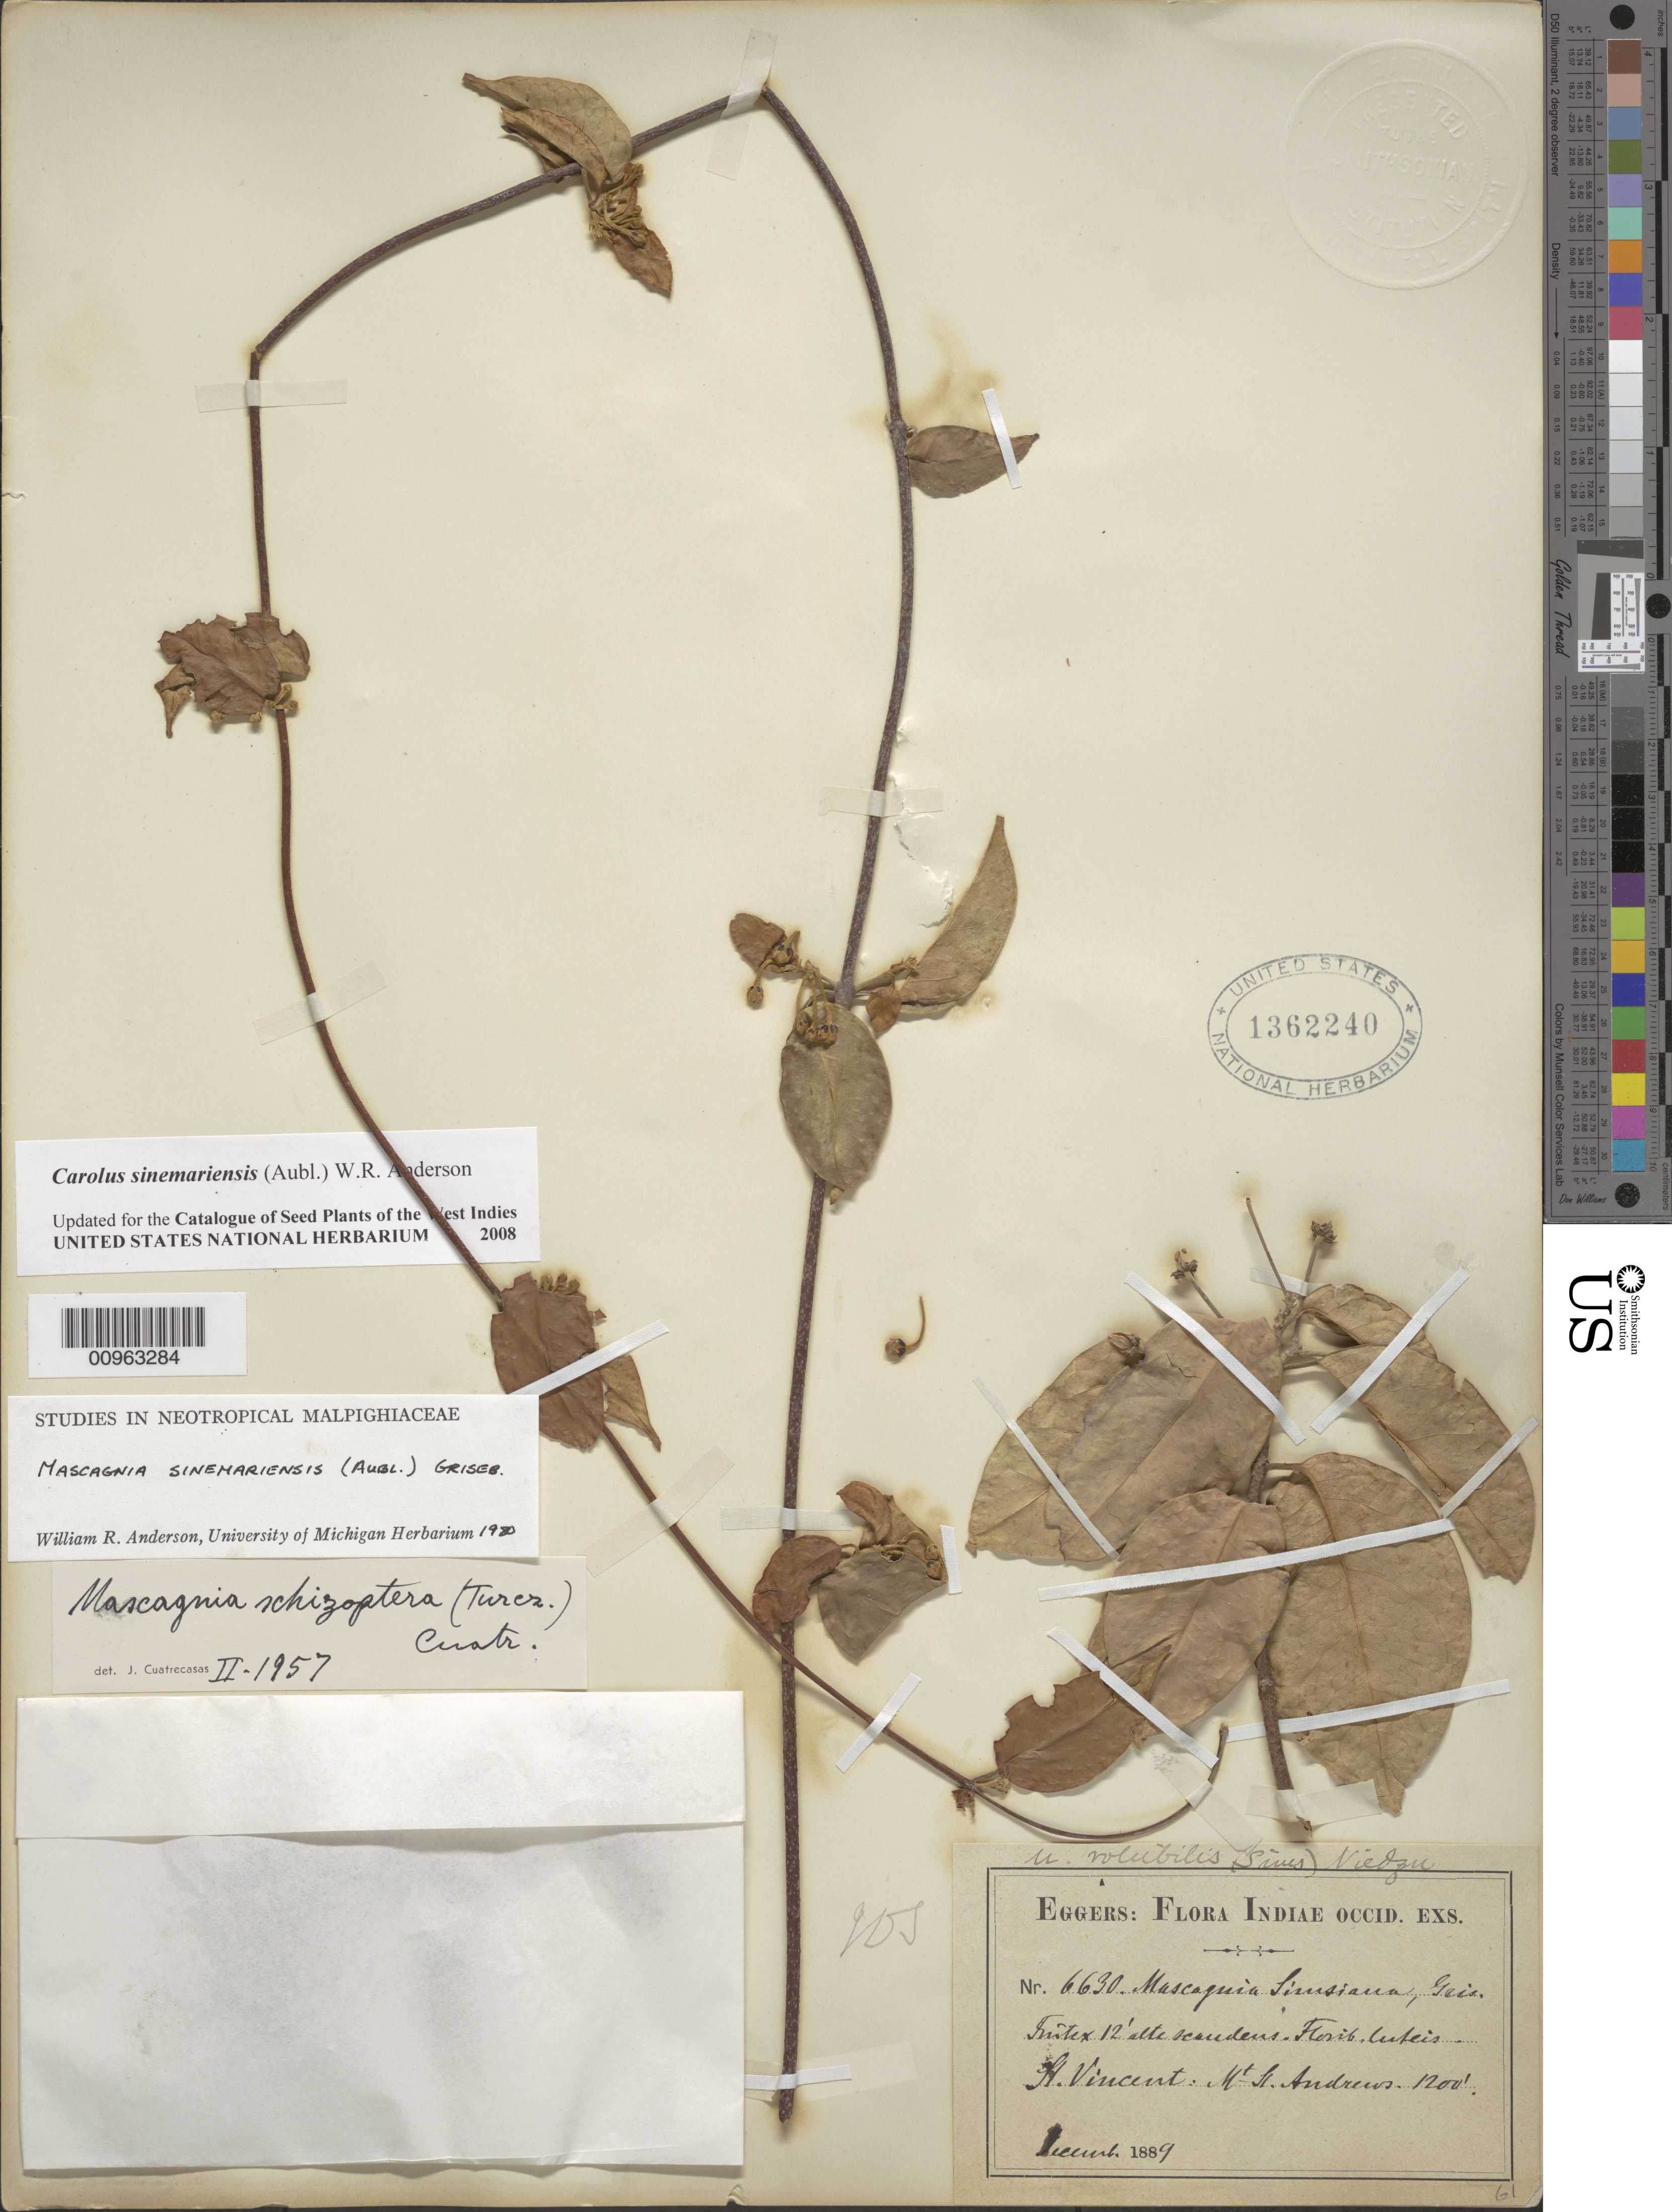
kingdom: Plantae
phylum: Tracheophyta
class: Magnoliopsida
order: Malpighiales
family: Malpighiaceae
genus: Carolus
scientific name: Carolus sinemariensis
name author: (Aubl.) W.R. Anderson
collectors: H. F. A. von Eggers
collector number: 6630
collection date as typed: Dec 1889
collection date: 1889-12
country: St. Vincent - Grenadines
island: St. Vincent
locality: Mt. St. Andrew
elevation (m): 366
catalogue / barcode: US 1362240